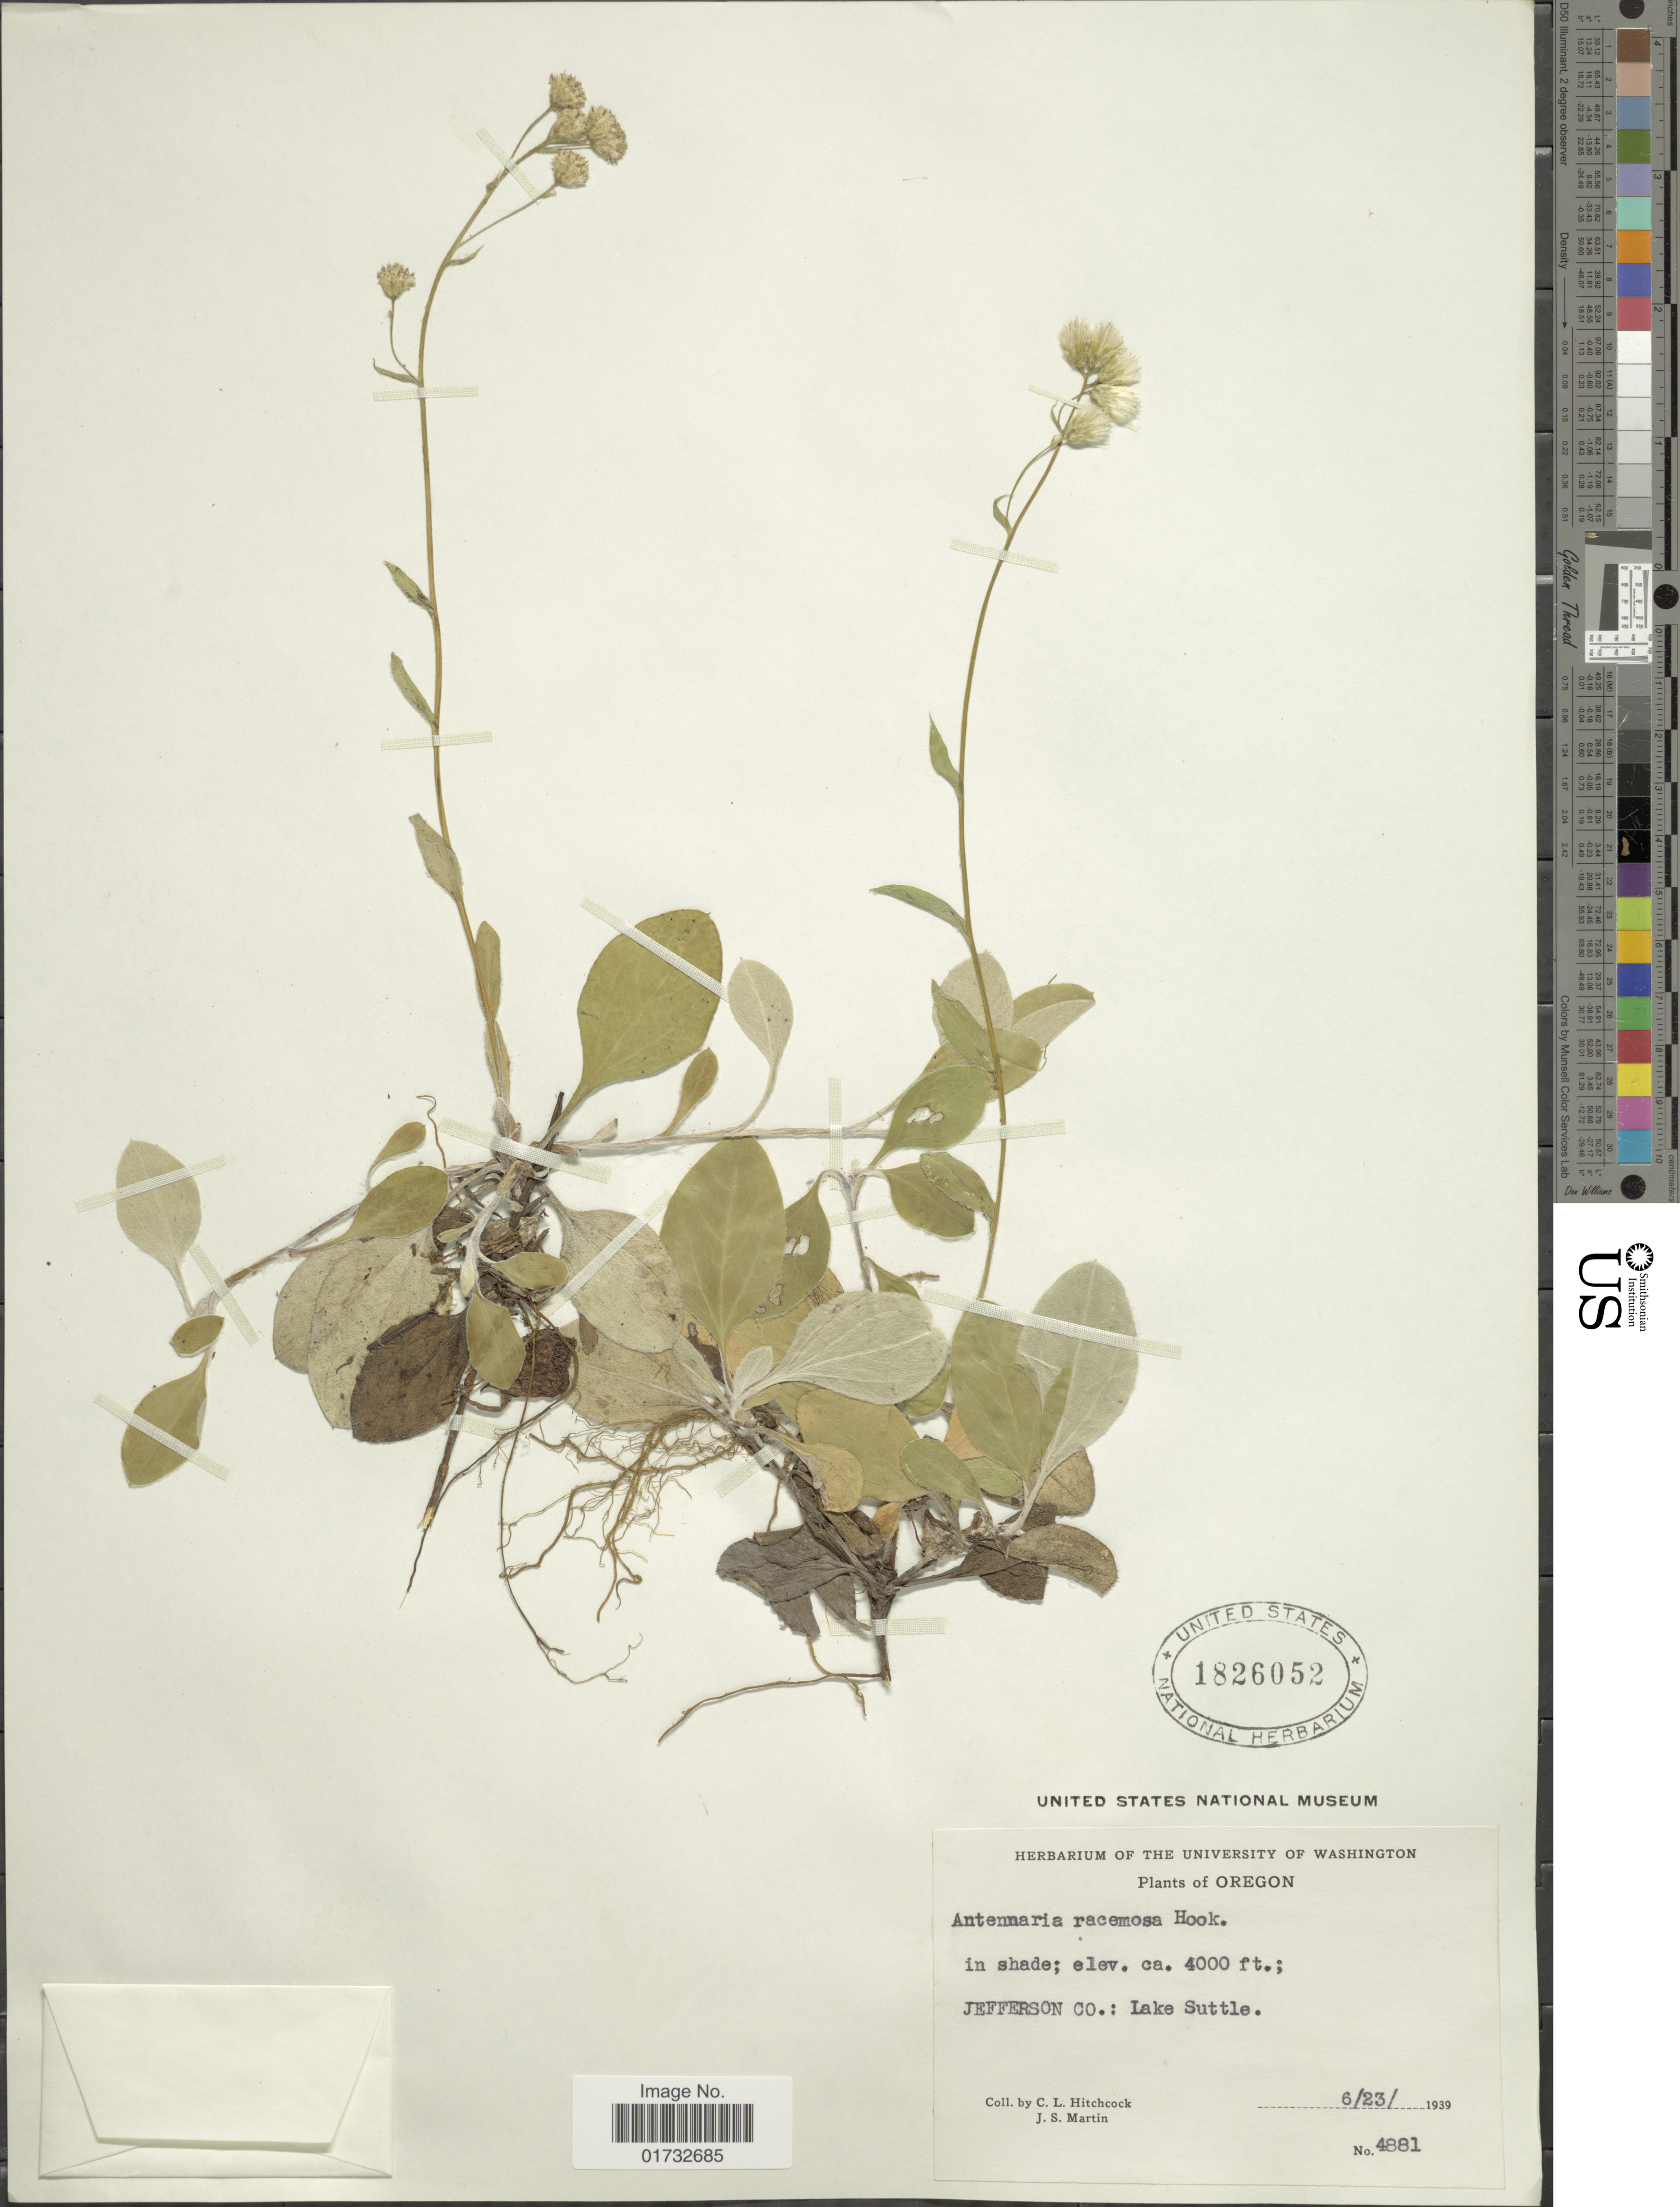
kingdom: Plantae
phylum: Tracheophyta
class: Magnoliopsida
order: Asterales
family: Asteraceae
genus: Antennaria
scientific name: Antennaria racemosa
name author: Hook.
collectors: C. L. Hitchcock & J. S. Martin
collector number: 4881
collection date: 1939-06-23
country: United States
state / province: Oregon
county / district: Jefferson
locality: Jefferson Co.: Lake Suttle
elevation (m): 1219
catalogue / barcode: US 1826052